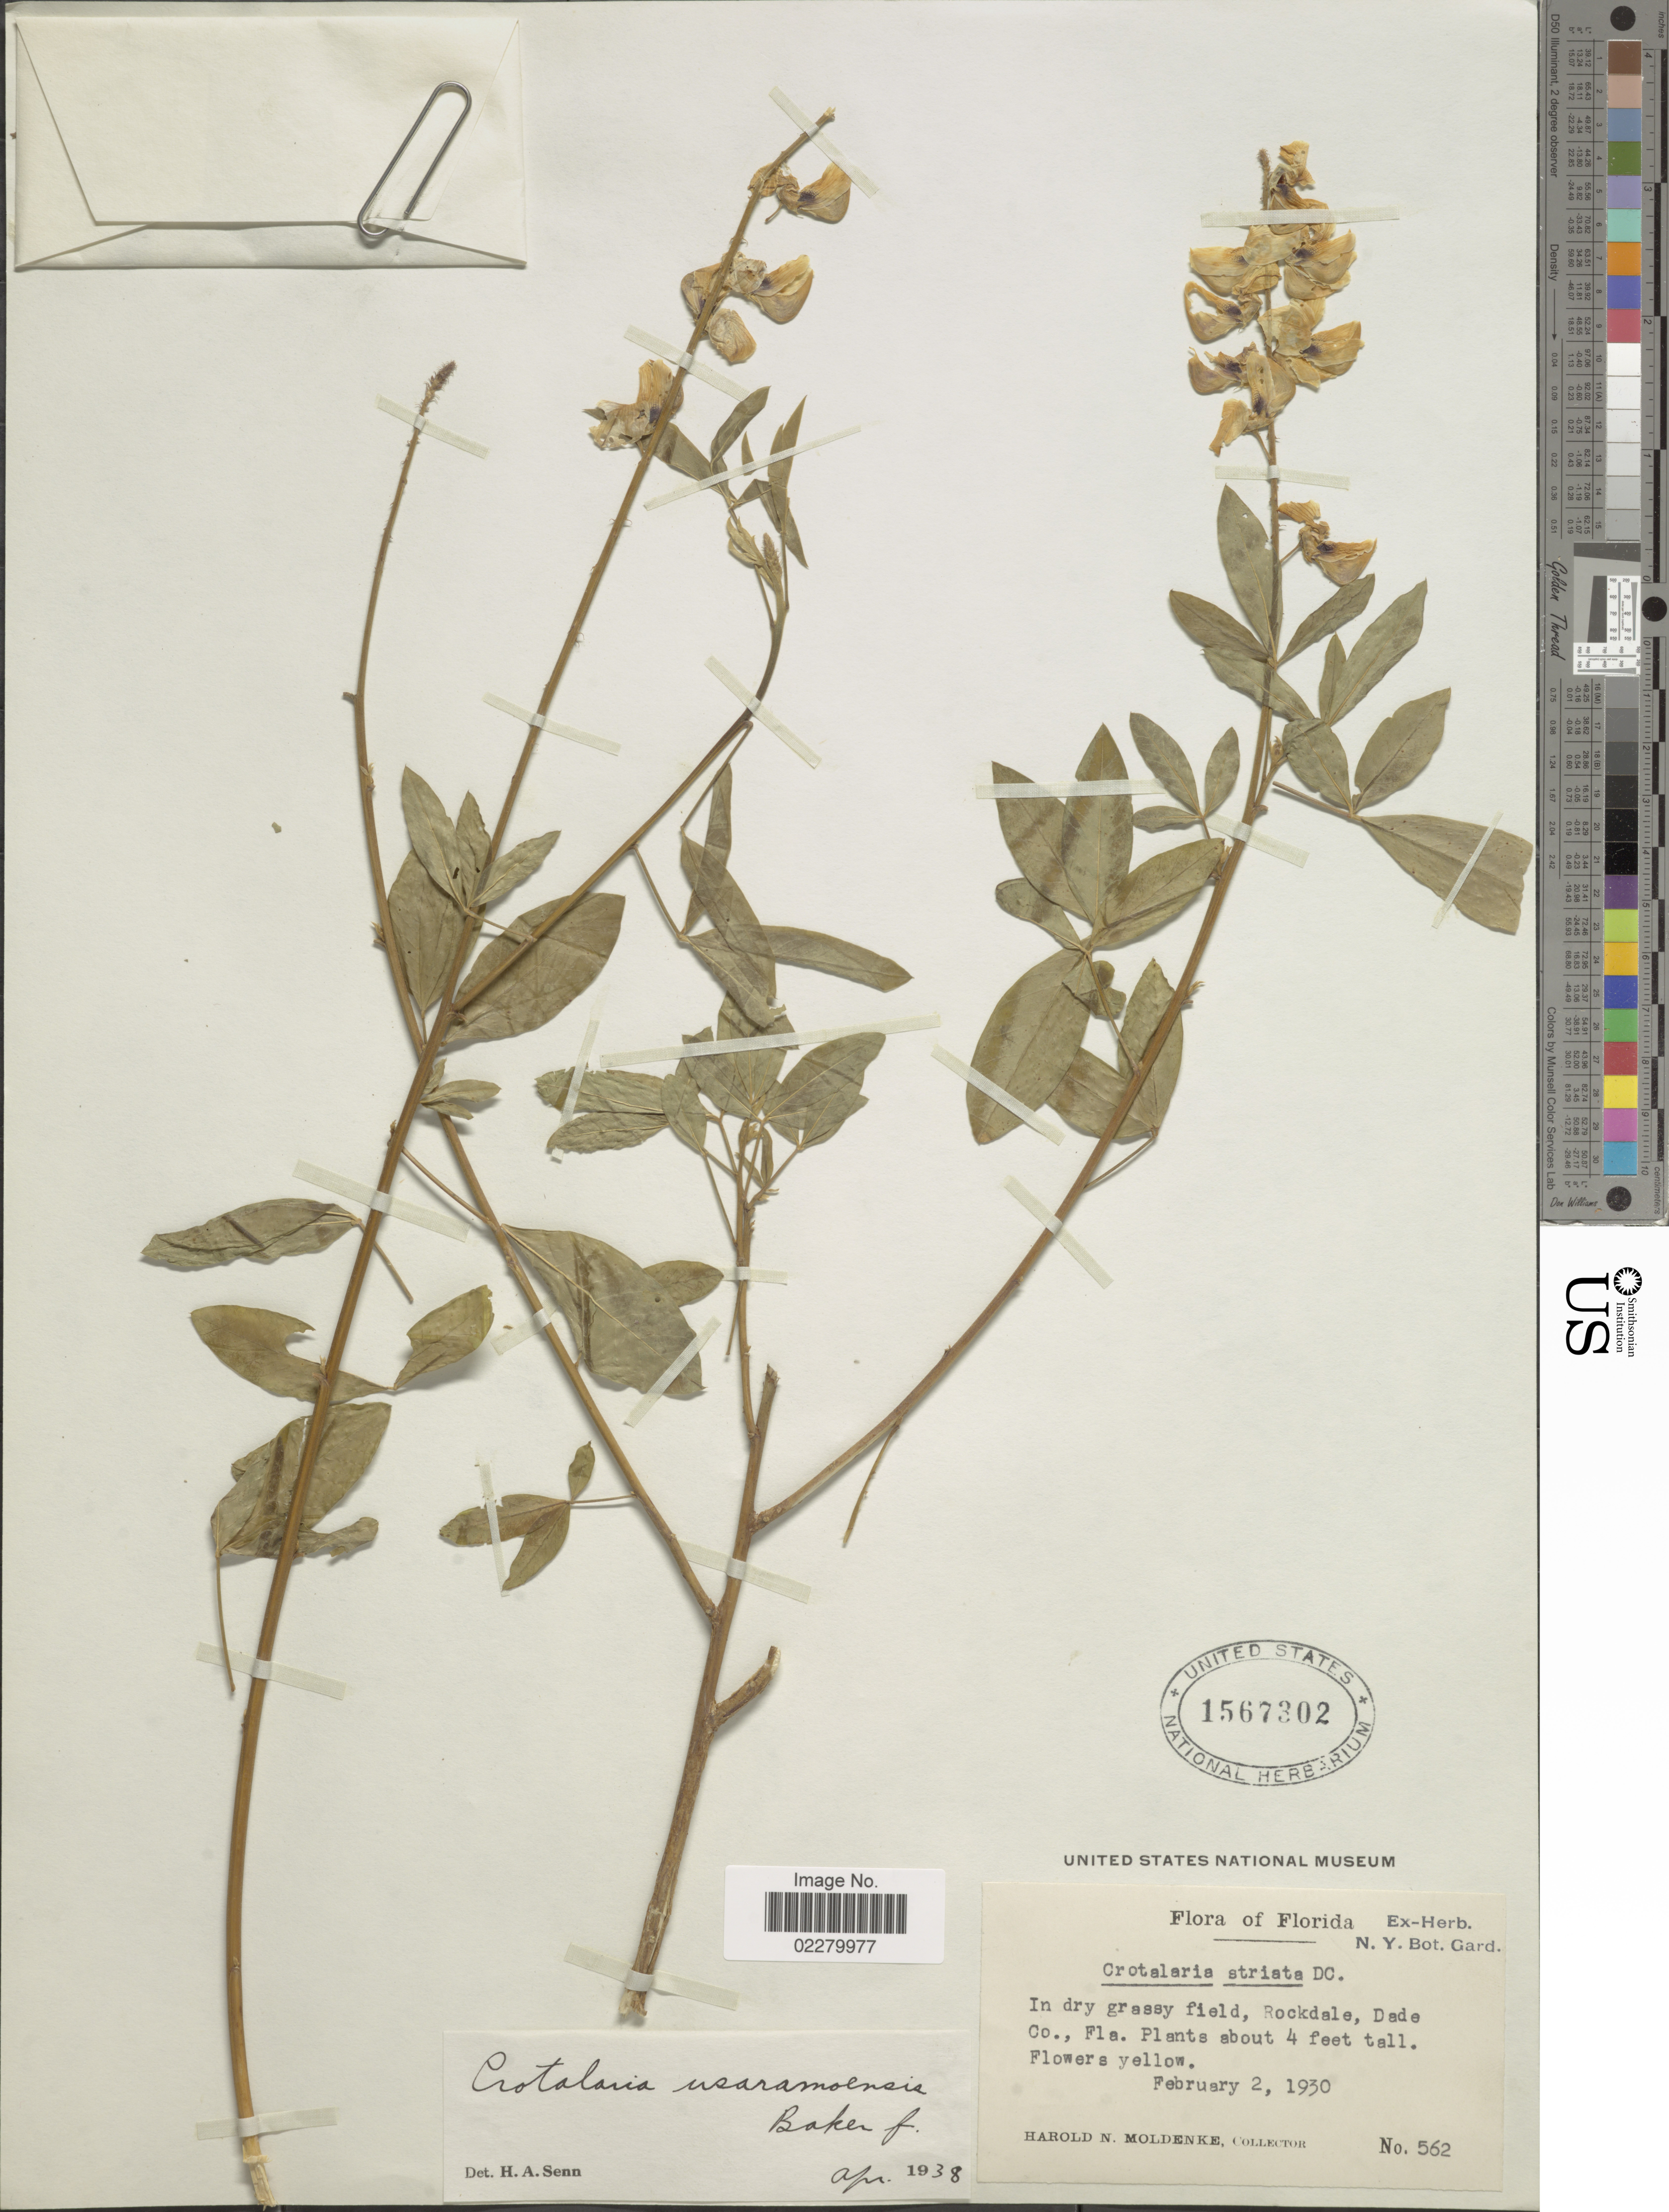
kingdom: Plantae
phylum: Tracheophyta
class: Magnoliopsida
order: Fabales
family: Fabaceae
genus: Crotalaria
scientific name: Crotalaria zanzibarica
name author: Benth.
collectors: H. N. Moldenke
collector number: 562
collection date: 1930-02-02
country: United States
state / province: Florida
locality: In dry grassy field, Rockdale, Dade Co., Fla.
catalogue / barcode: US 1567302